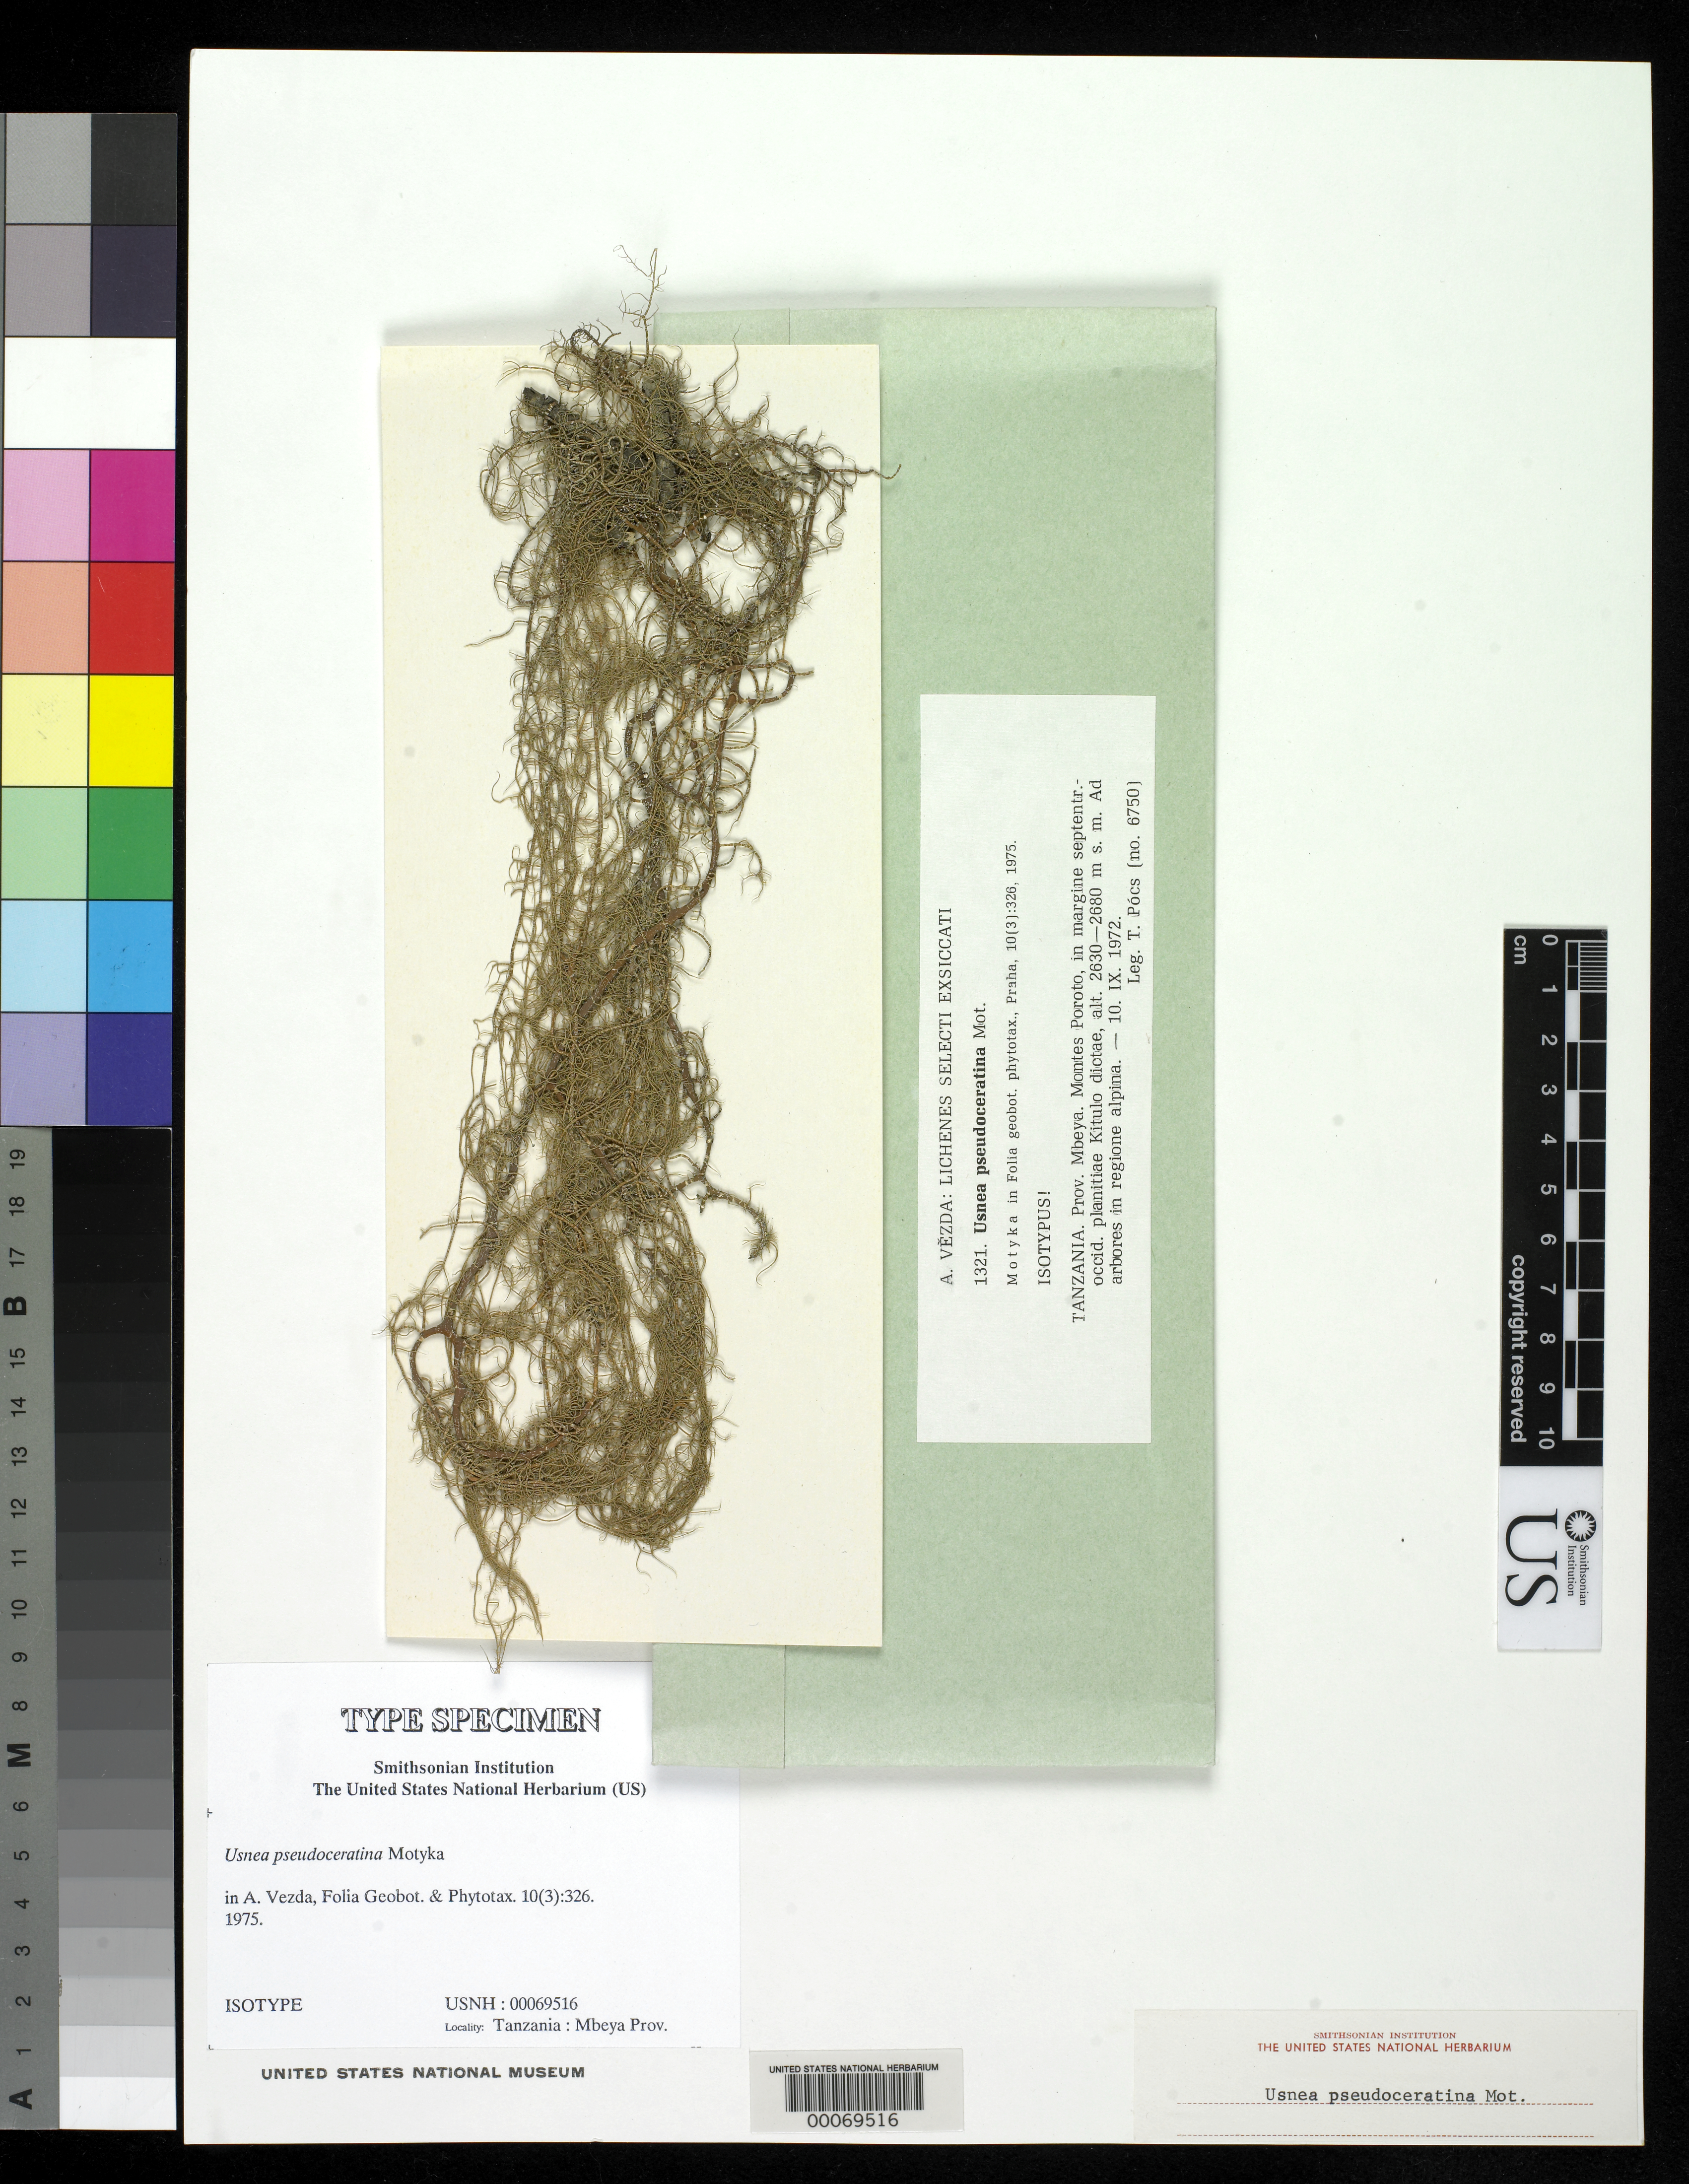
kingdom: Fungi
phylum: Ascomycota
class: Lecanoromycetes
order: Lecanorales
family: Parmeliaceae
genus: Usnea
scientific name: Usnea pseudoceratina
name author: Motyka in Vezda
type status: Isotype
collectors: T. Pocs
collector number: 6750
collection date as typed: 10 Sep 1972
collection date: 1972-09-10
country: Tanzania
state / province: Mbeya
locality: Montes Poroto Planitiae Kitulo dictae. [Said to be from Poroto Mountains, Kitulo Plain?]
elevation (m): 2630